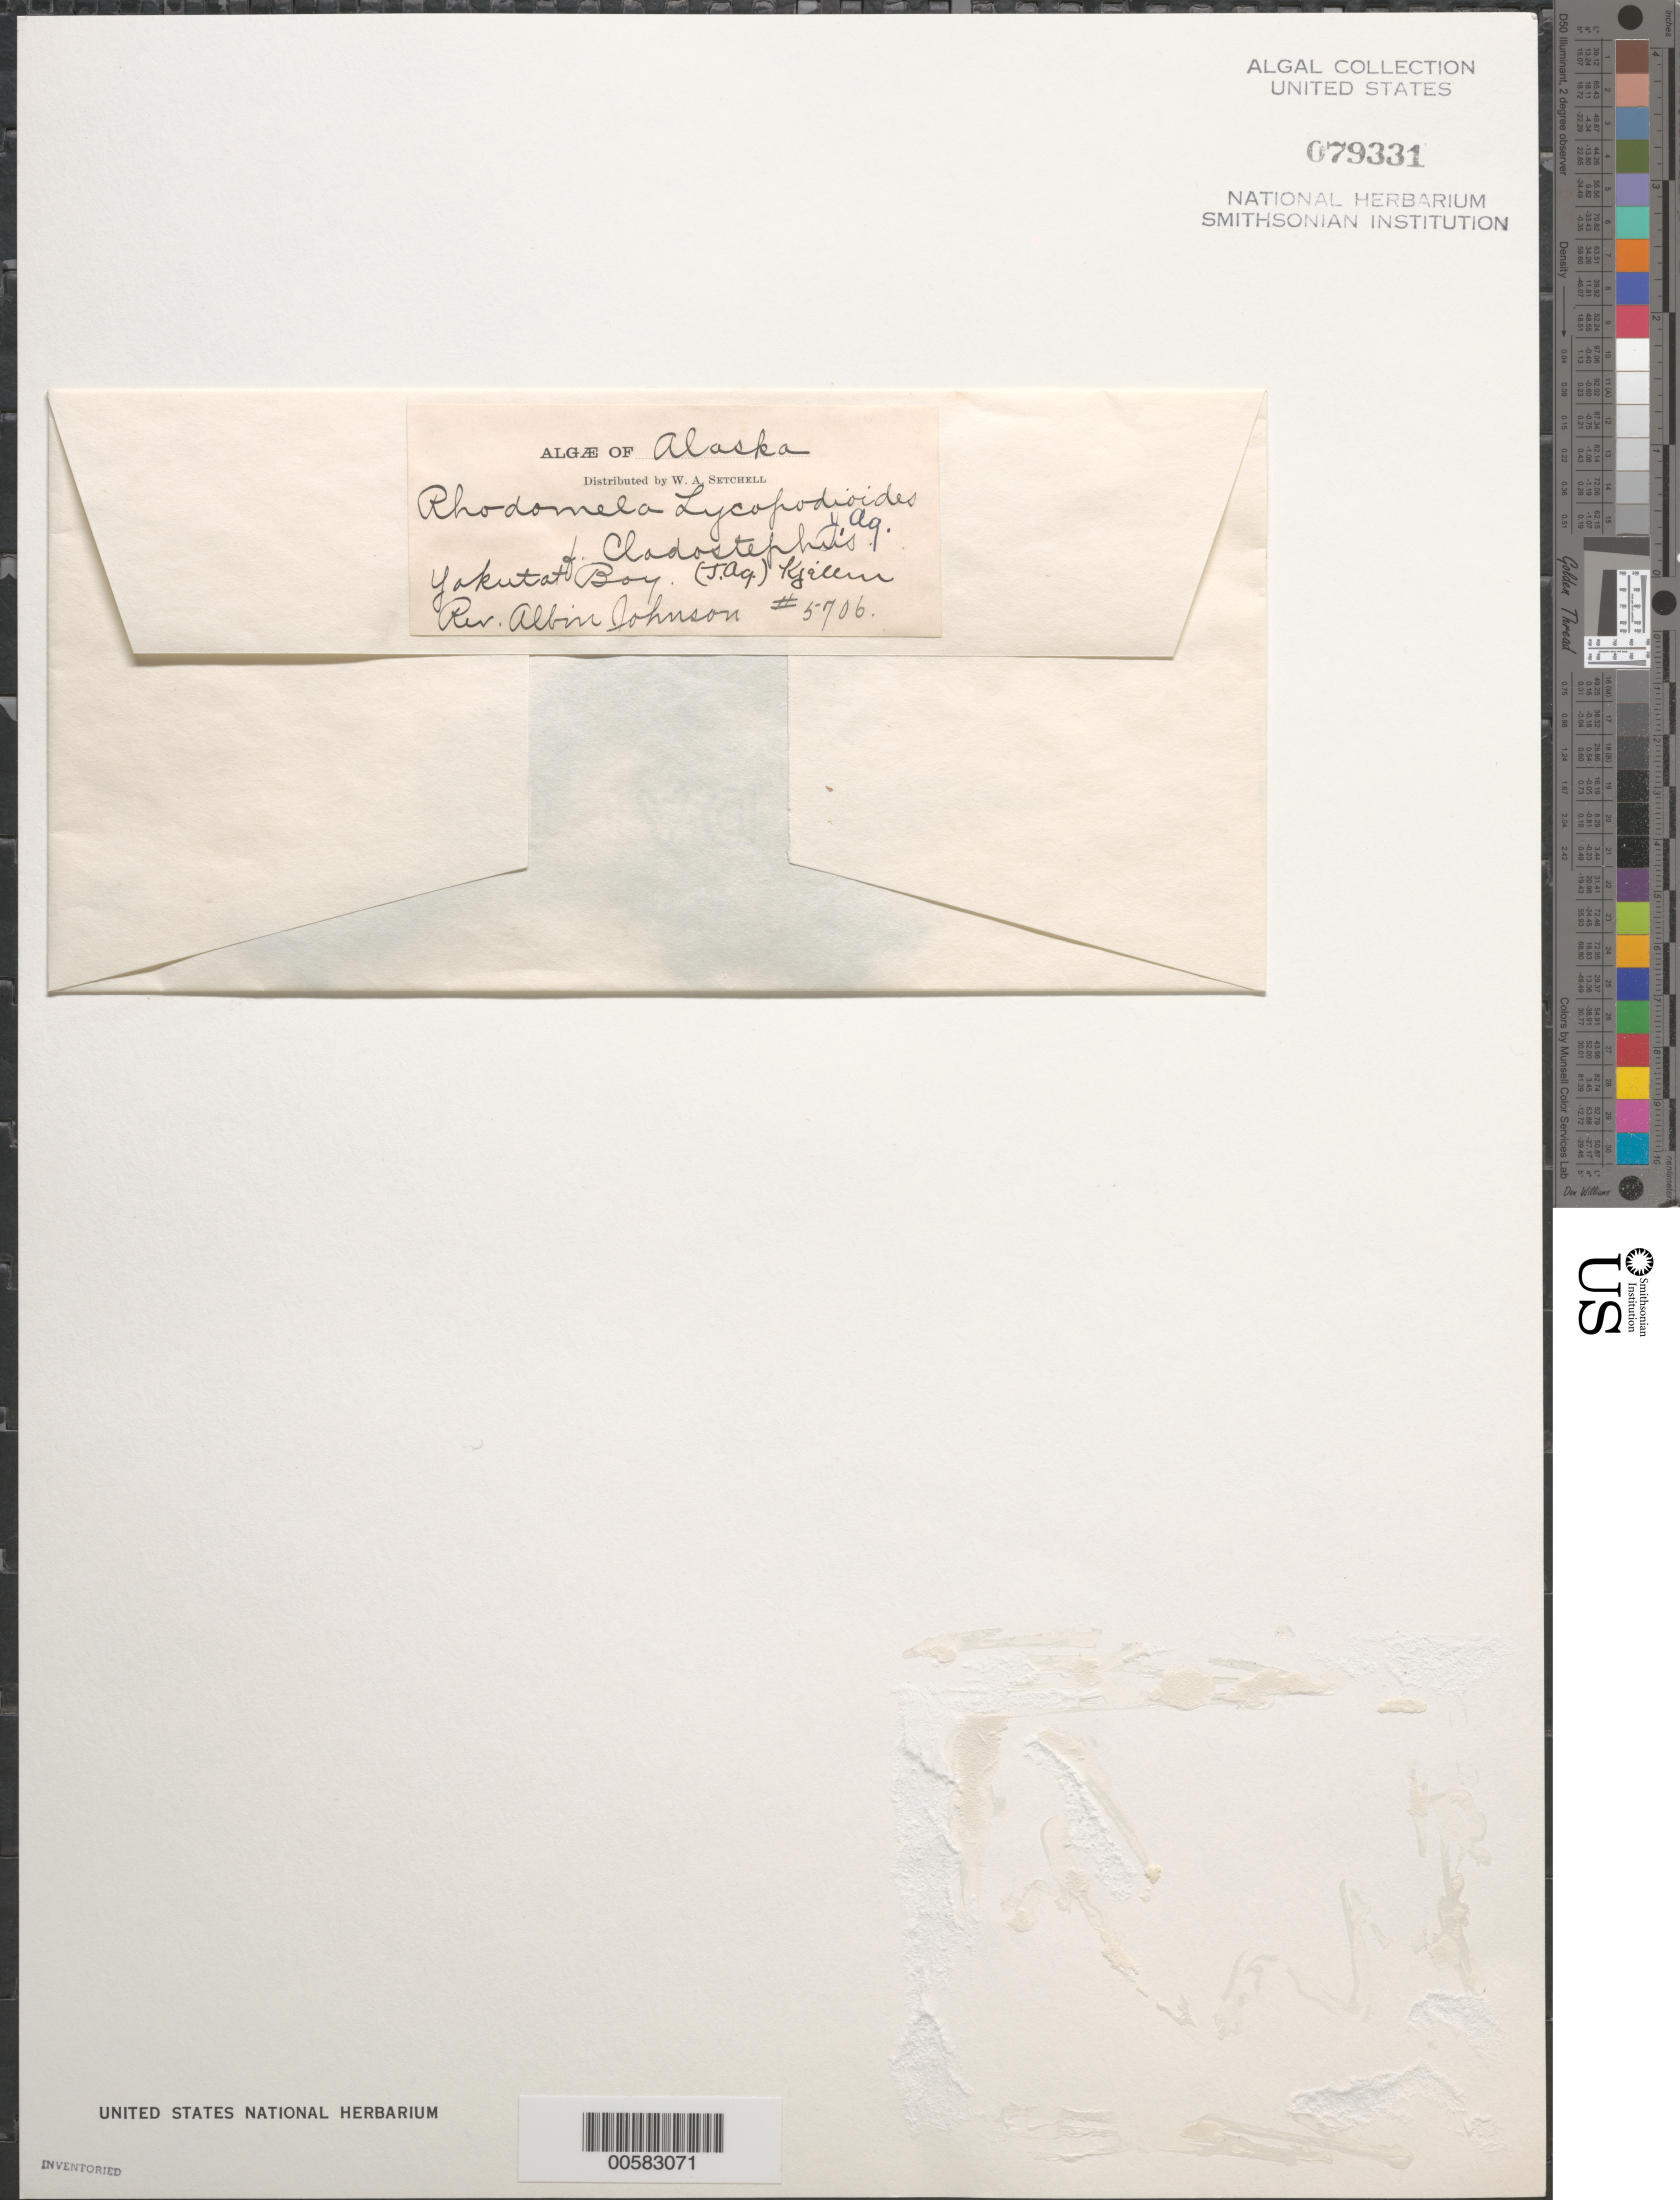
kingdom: Plantae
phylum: Rhodophyta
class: Florideophyceae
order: Ceramiales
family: Rhodomelaceae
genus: Rhodomela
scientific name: Rhodomela lycopodioides f. cladostephus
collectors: A. Johnson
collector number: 5706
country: United States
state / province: Alaska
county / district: Skagway-Yakutat-Angoon Division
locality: Yakutat Bay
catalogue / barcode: US 79331